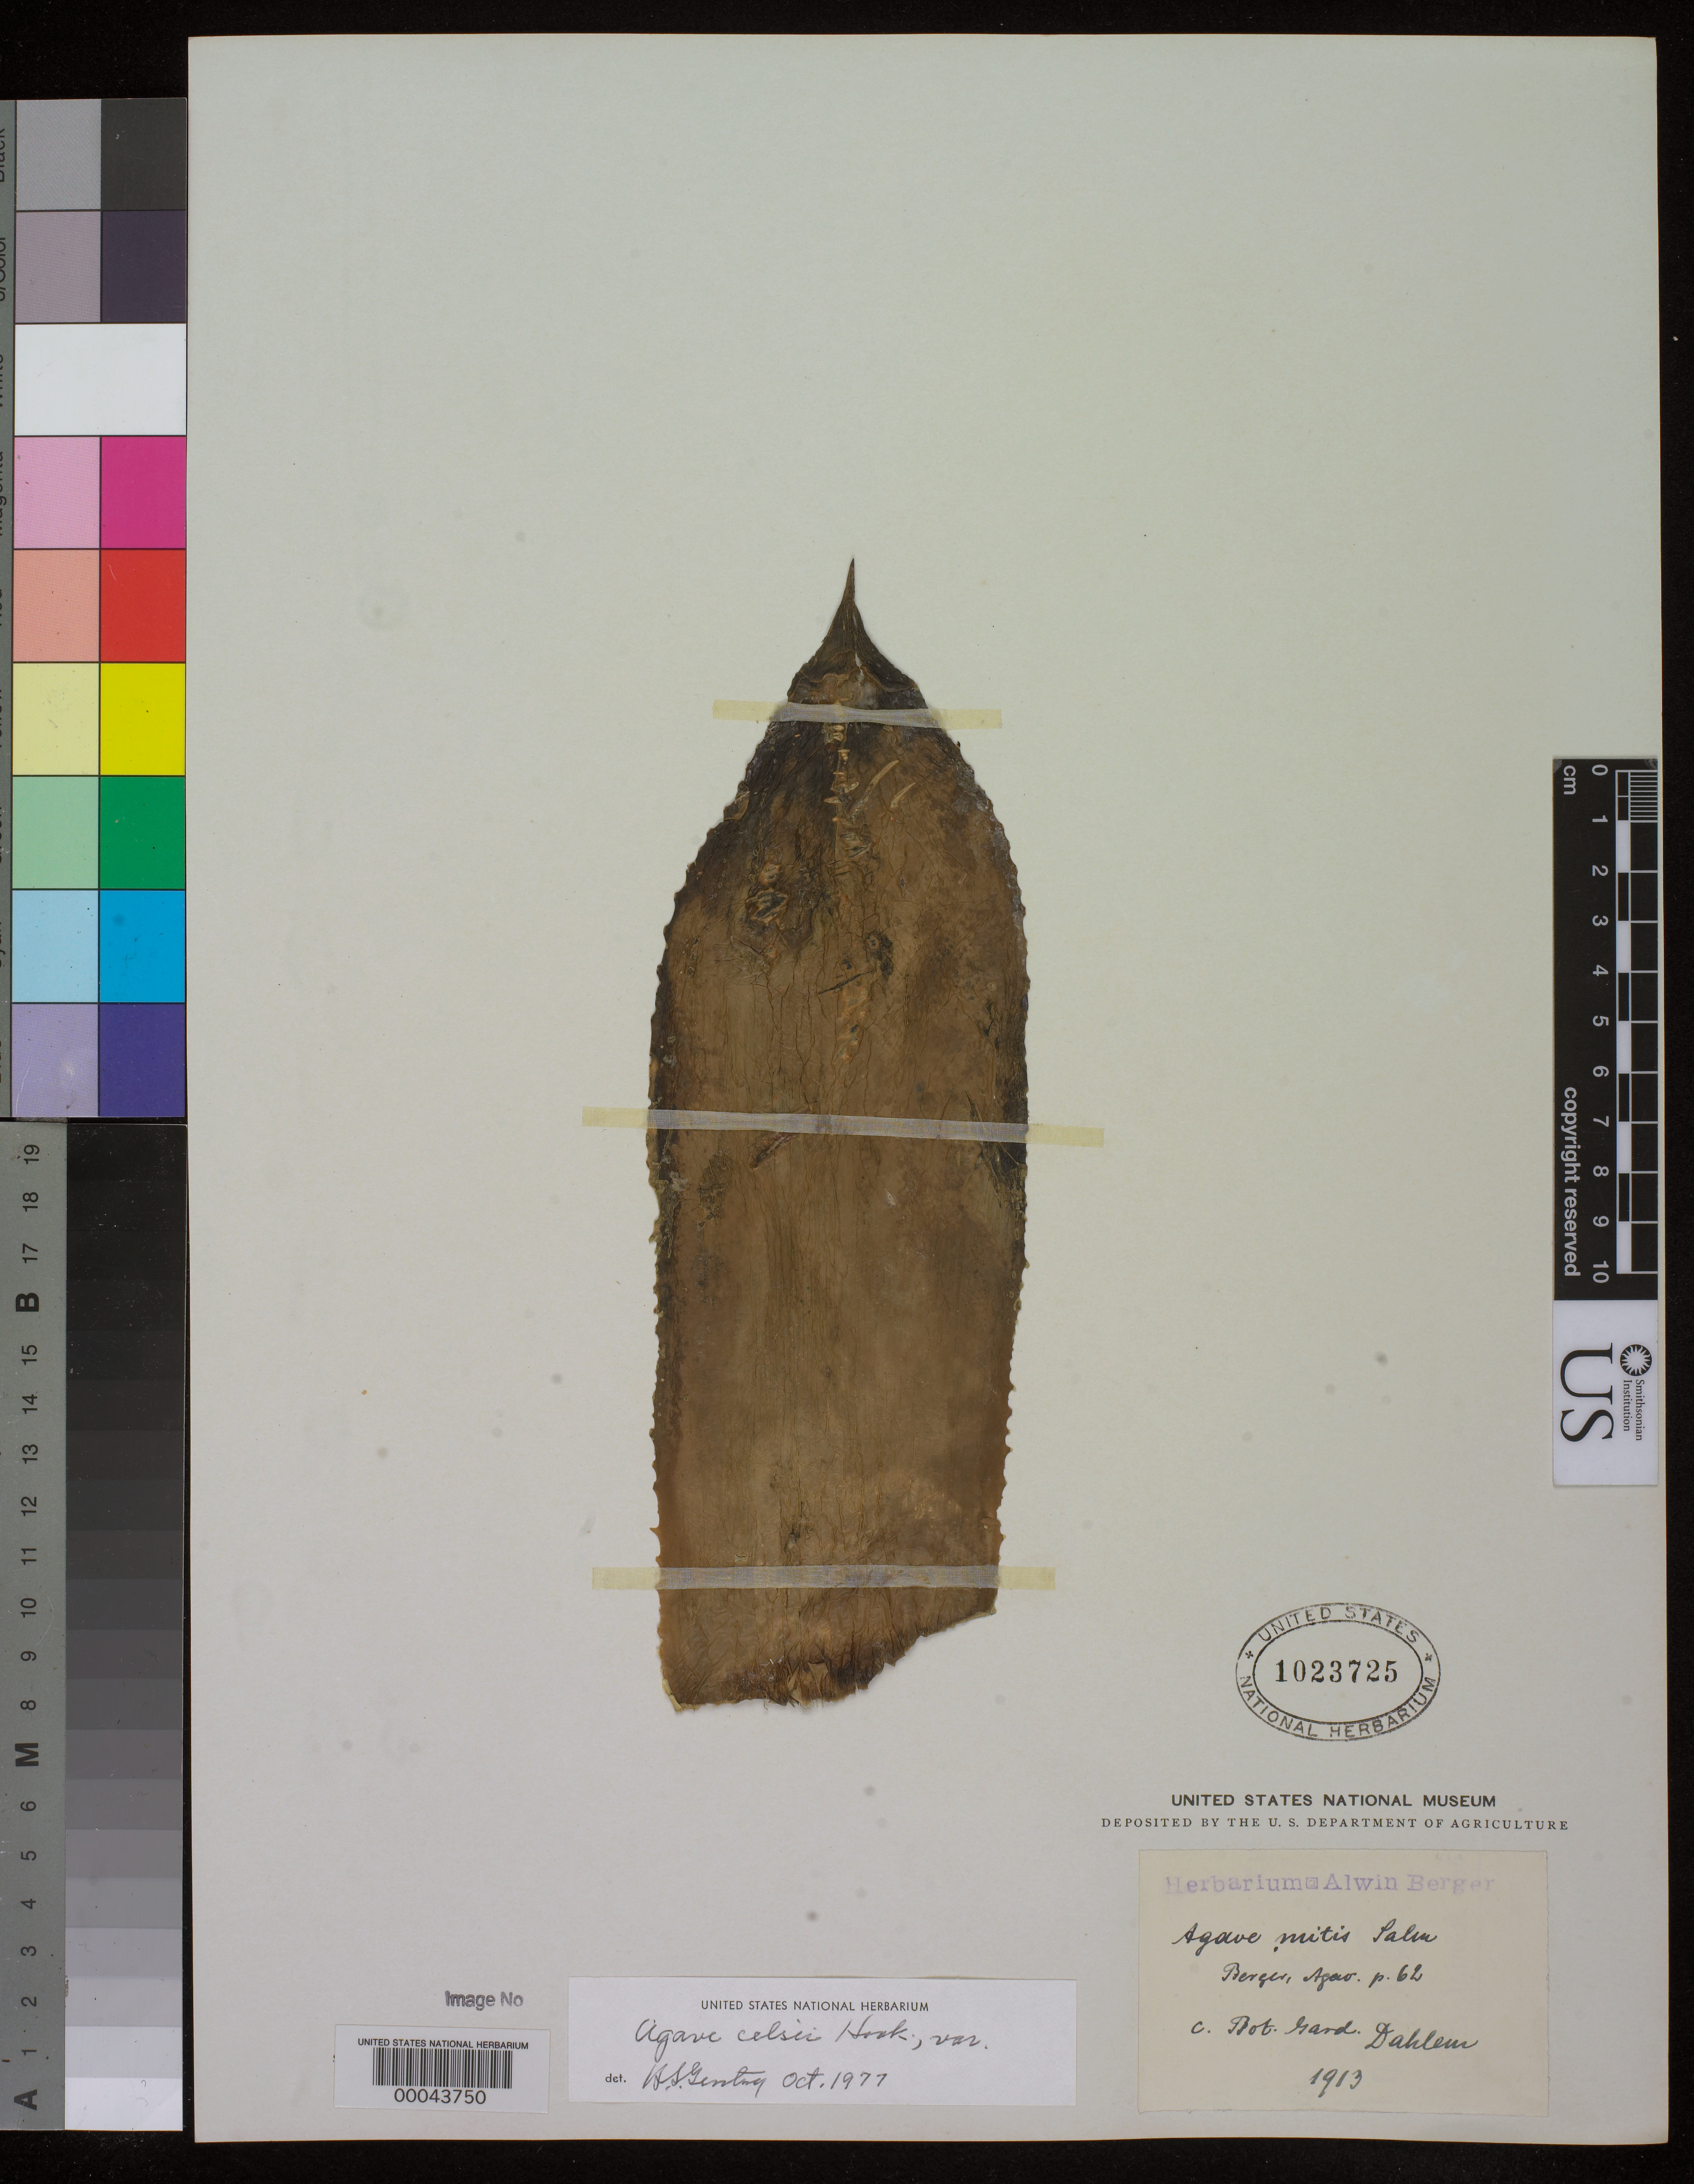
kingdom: Plantae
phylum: Tracheophyta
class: Liliopsida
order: Asparagales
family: Asparagaceae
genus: Agave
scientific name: Agave celsii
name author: Hook.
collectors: ex herb. A. Berger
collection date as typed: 1913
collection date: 1913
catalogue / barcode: US 1023725